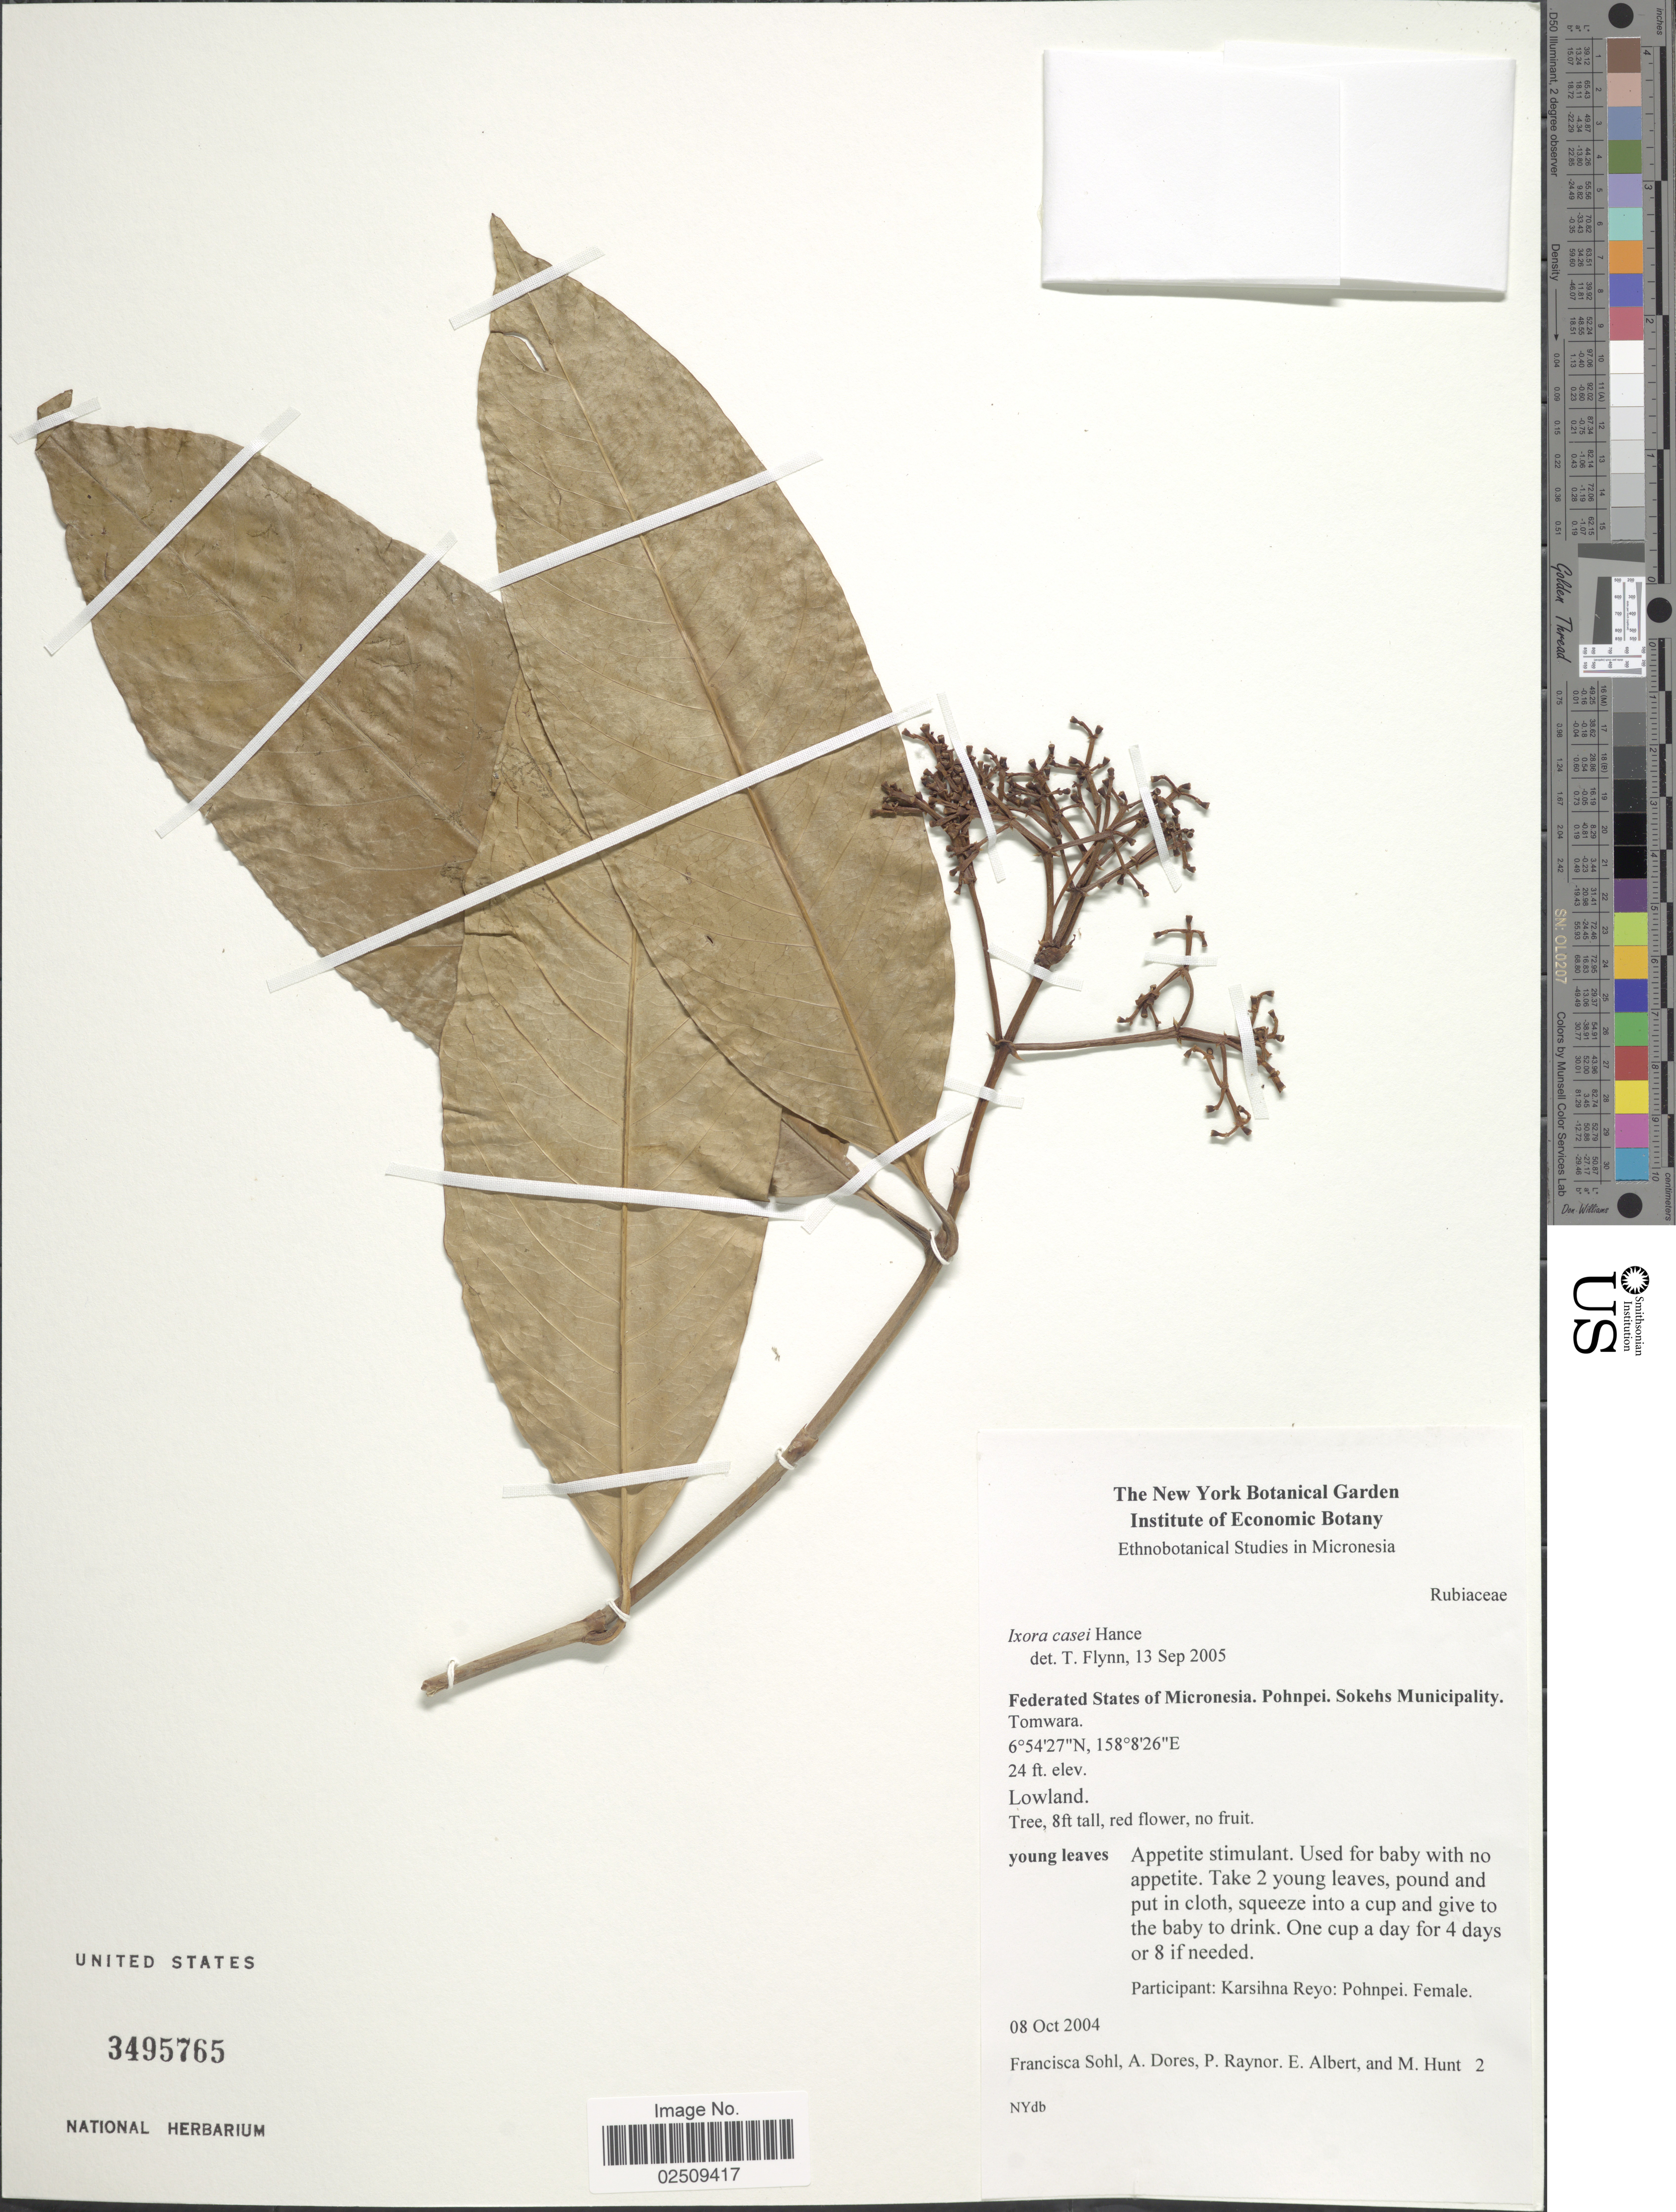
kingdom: Plantae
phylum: Tracheophyta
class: Magnoliopsida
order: Gentianales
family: Rubiaceae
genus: Ixora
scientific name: Ixora casei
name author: Hance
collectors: F. Sohl, A. Dores, P. Raynor, E. Albert & M. Hunt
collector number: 2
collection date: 2004-10-08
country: Micronesia, Federated States of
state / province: Pohnpei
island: Pohnpei [Ponape]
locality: Sokehs Municipality. Tomwara, Lowland.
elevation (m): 7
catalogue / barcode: US 3495765